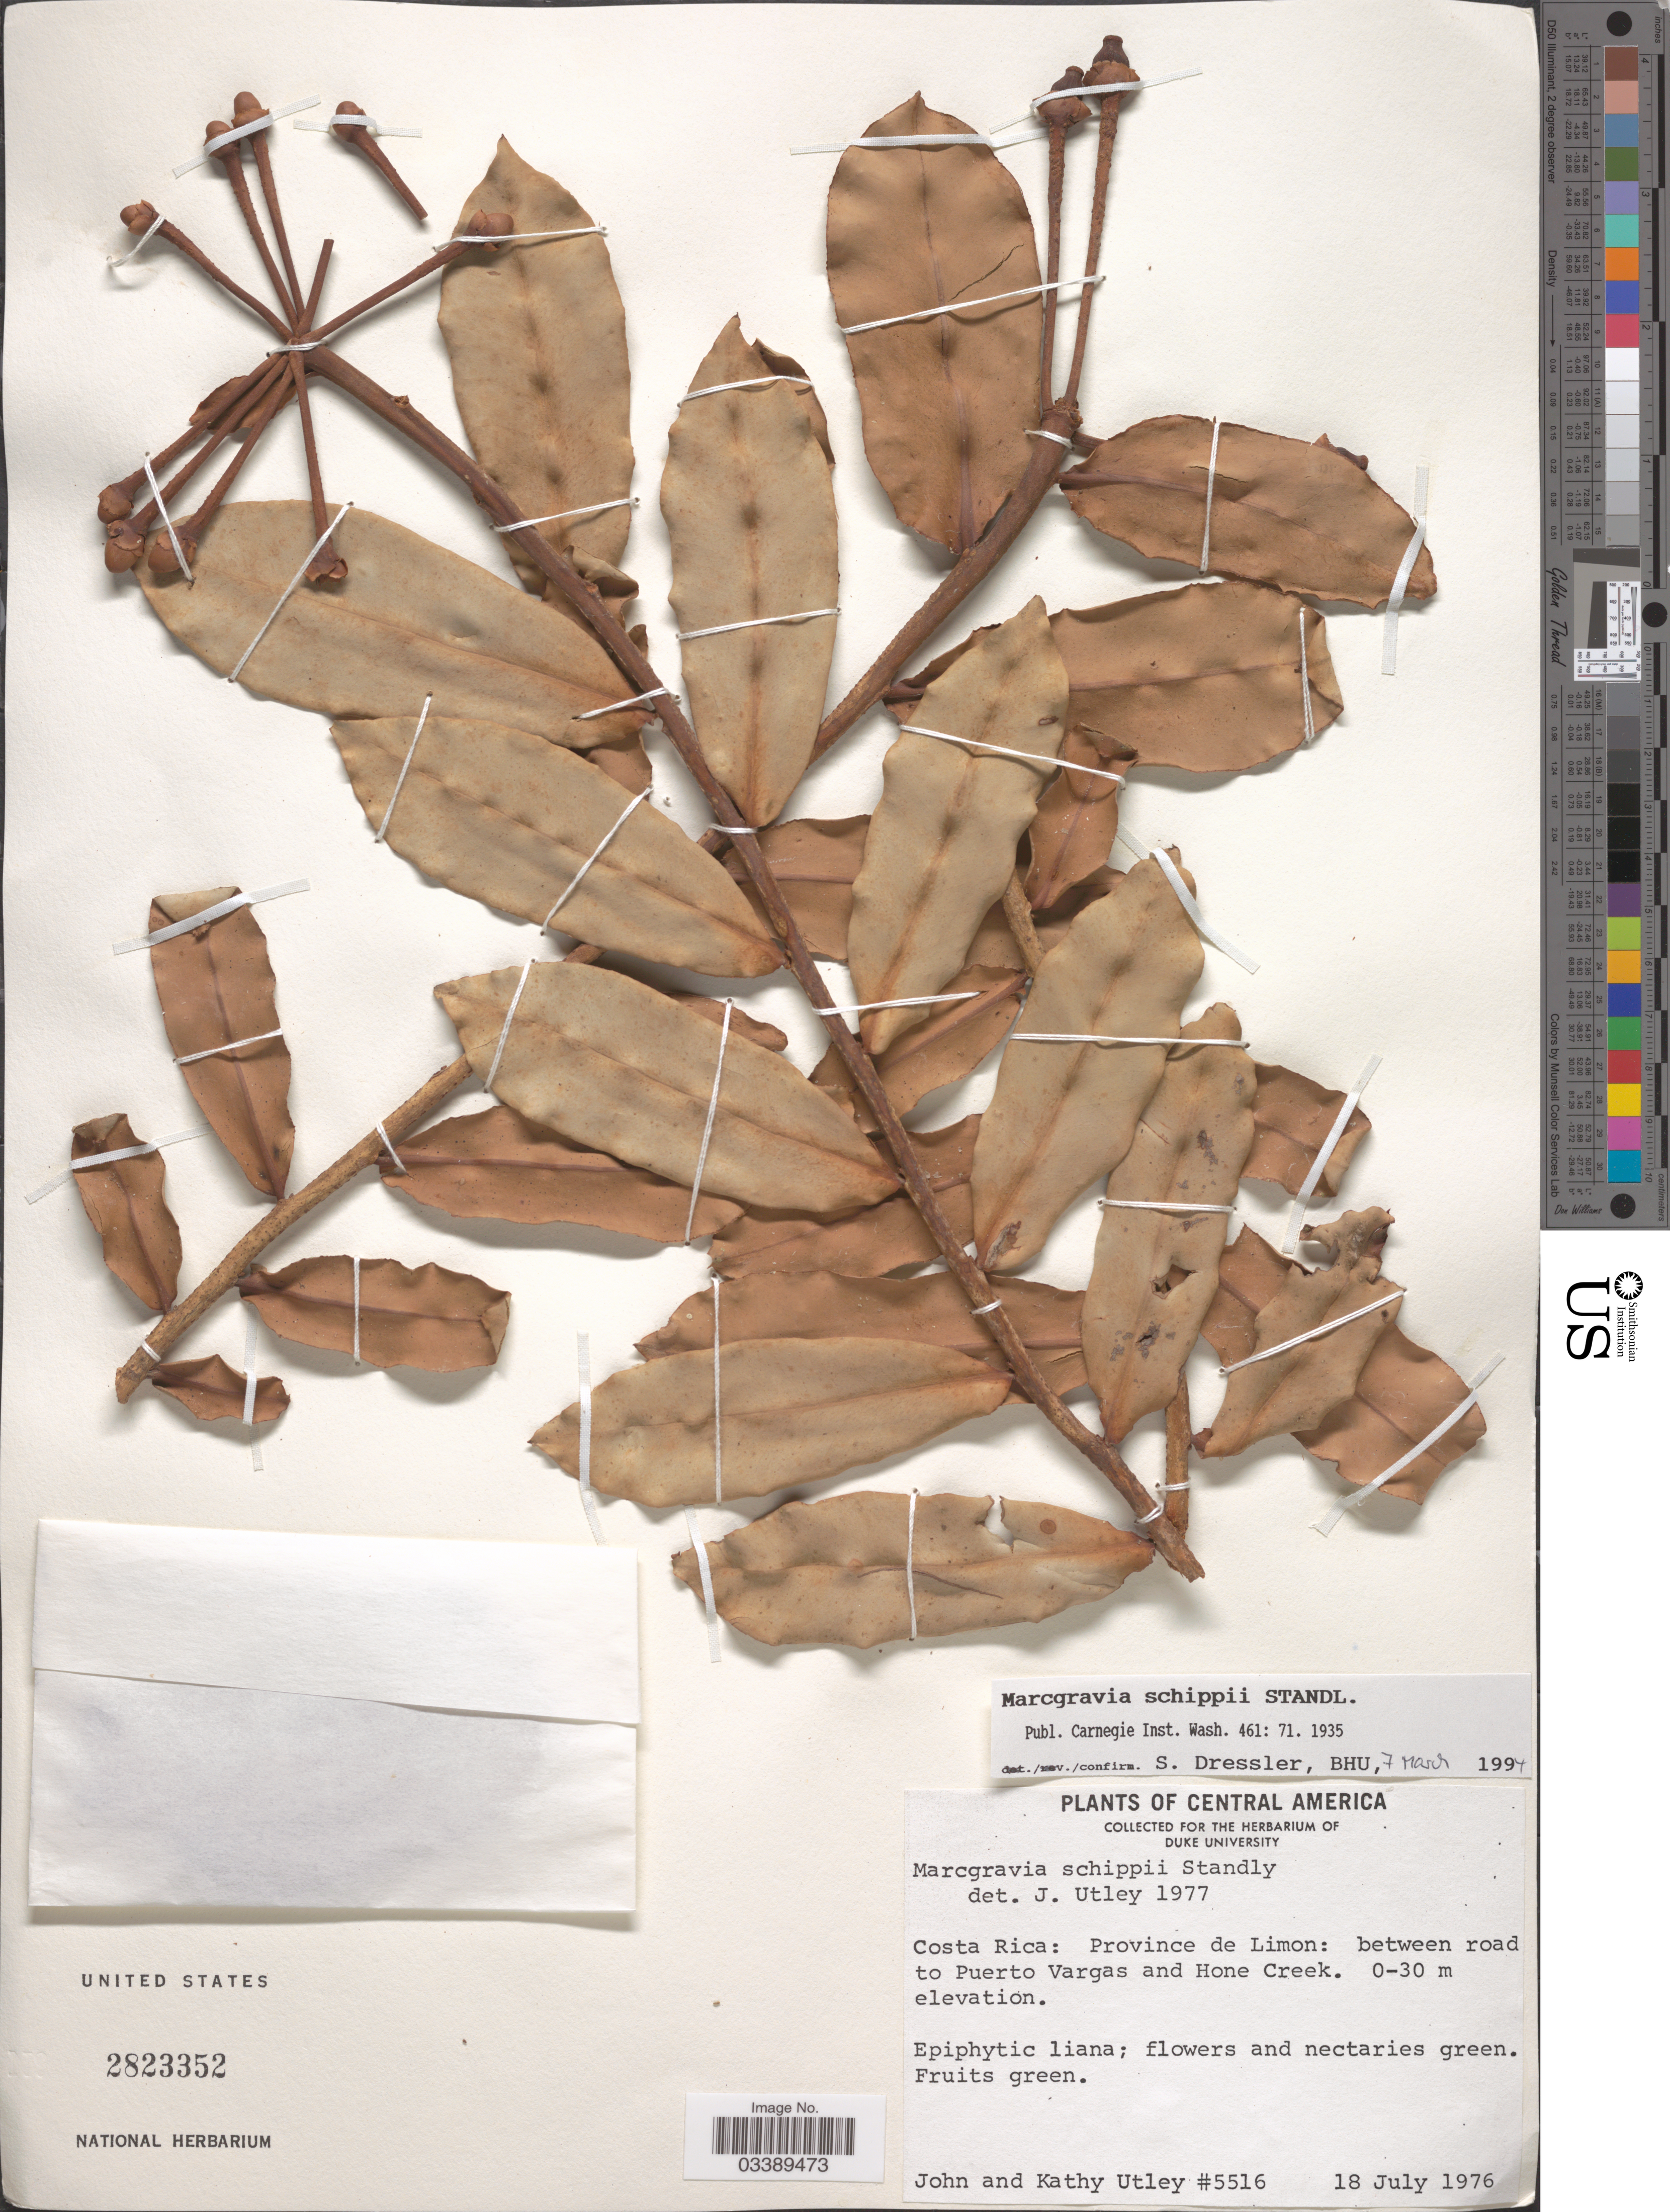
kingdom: Plantae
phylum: Tracheophyta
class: Magnoliopsida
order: Ericales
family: Marcgraviaceae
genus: Marcgravia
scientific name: Marcgravia schippii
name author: Standl.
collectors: J. F. Utley & K. Burt-Utley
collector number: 5516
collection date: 1976-07-18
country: Costa Rica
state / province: Limón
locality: Between road to Puerto Vargas and Hone Creek.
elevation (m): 0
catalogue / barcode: US 2823352